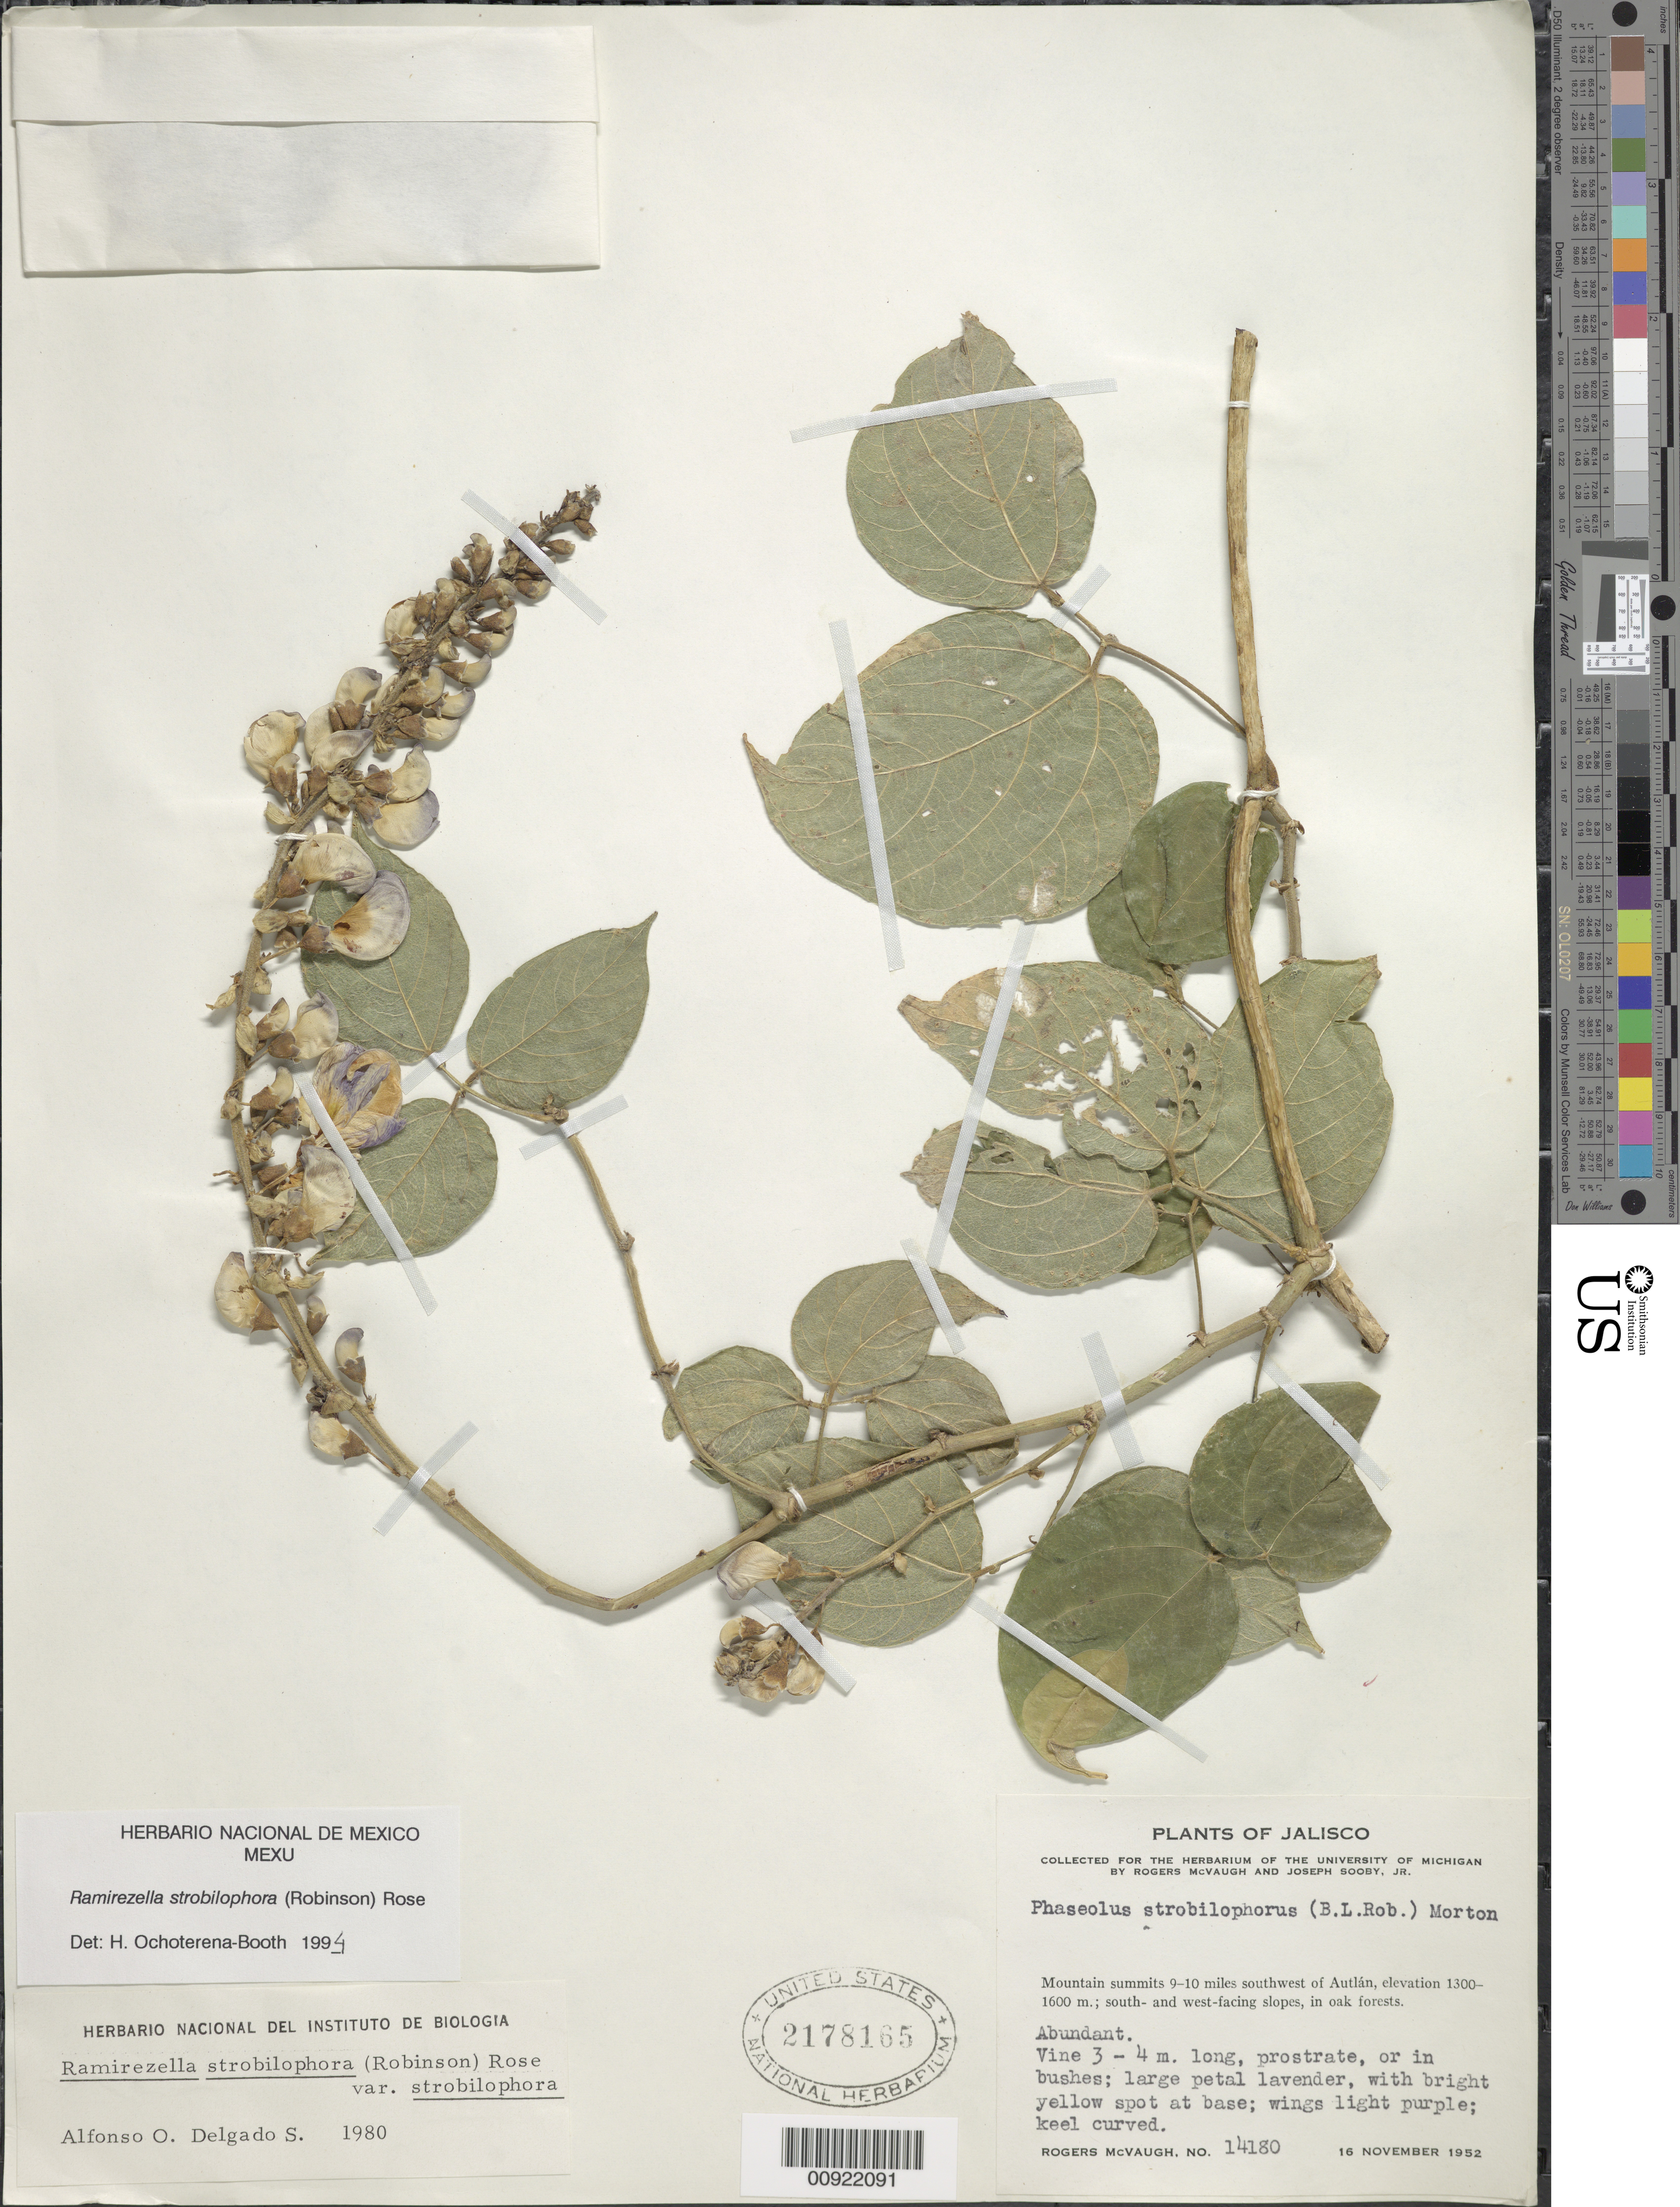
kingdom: Plantae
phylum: Tracheophyta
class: Magnoliopsida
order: Fabales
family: Fabaceae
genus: Ramirezella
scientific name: Ramirezella strobilophora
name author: (B.L. Rob.) Rose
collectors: R. McVaugh & J. Sooby Jr.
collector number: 14180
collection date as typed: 16 Nov 1952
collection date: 1952-11-16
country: Mexico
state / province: Jalisco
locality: Mountain summits 9-10 miles southwest of Autlán.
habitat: South-and west-facing slopes, in oak forests. Vine prostrate, or in bushes.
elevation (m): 1600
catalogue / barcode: US 2178165